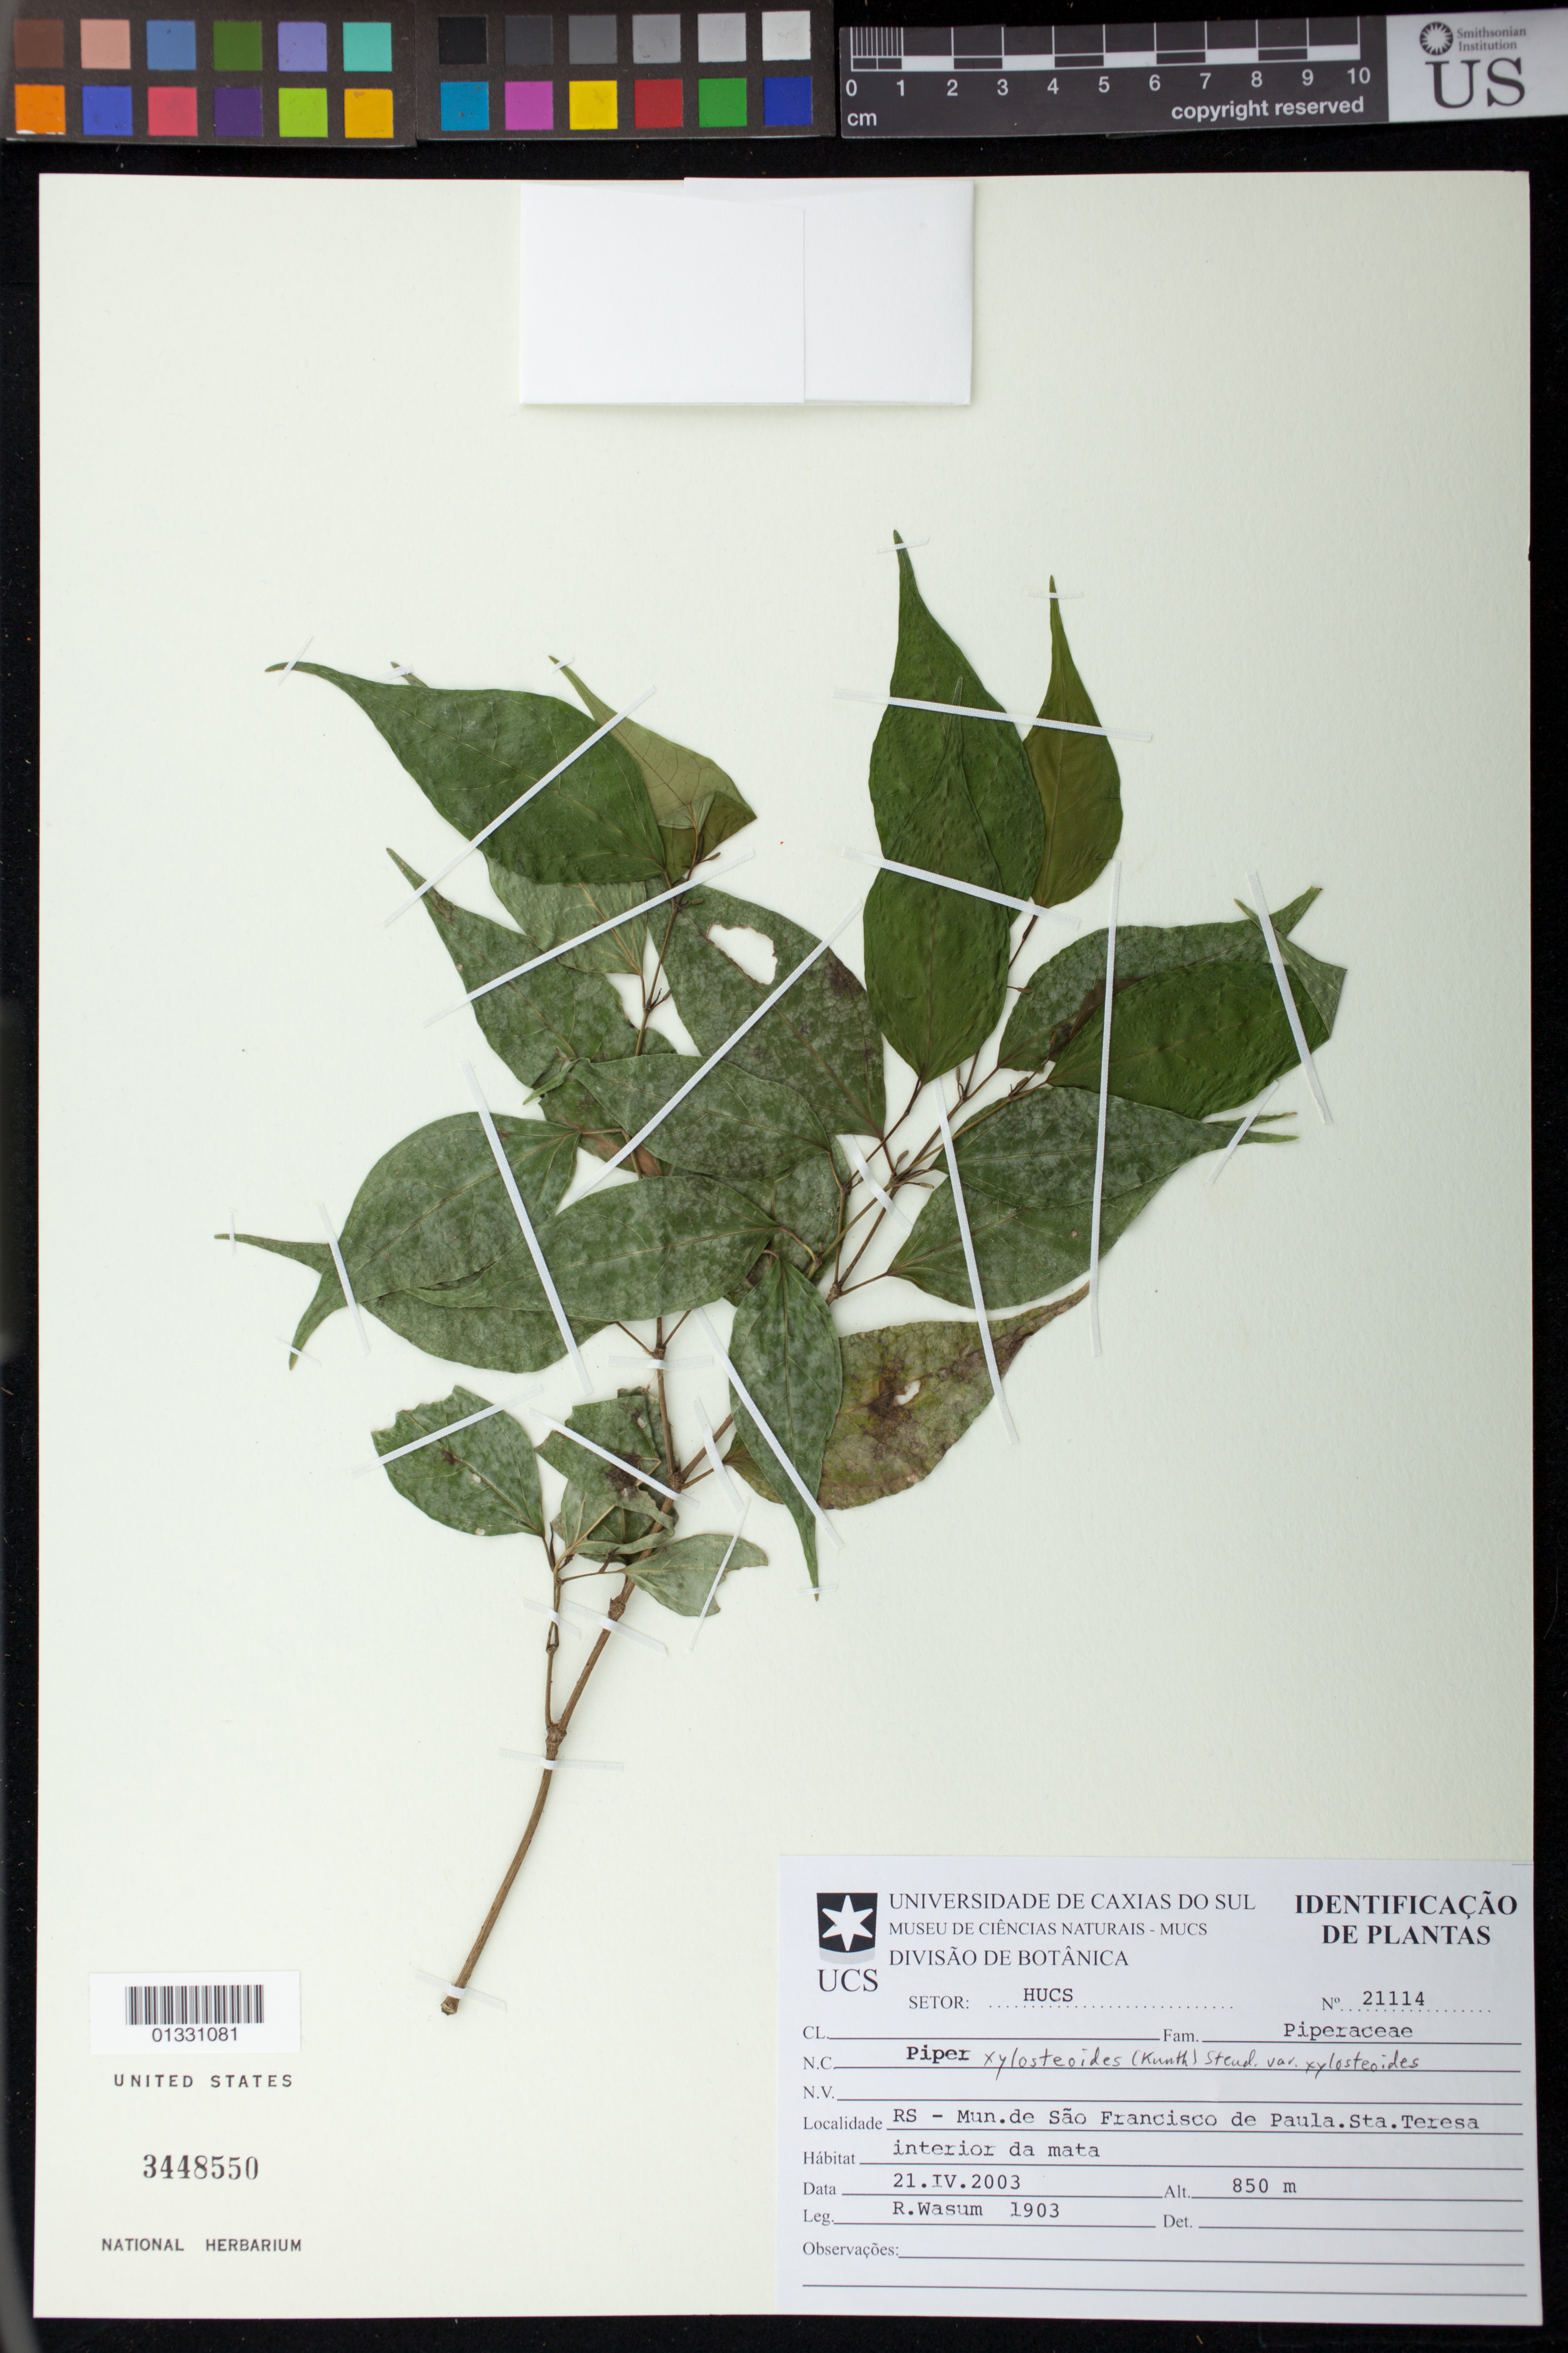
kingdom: Plantae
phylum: Tracheophyta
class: Magnoliopsida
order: Piperales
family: Piperaceae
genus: Piper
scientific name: Piper xylosteoides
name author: (Kunth) Steud.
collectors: R. Wasum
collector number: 1903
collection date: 2003-04-21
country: Brazil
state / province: Minas Gerais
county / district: São Francisco de Paula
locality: Sta. Teresa.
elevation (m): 850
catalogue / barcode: US 3448550